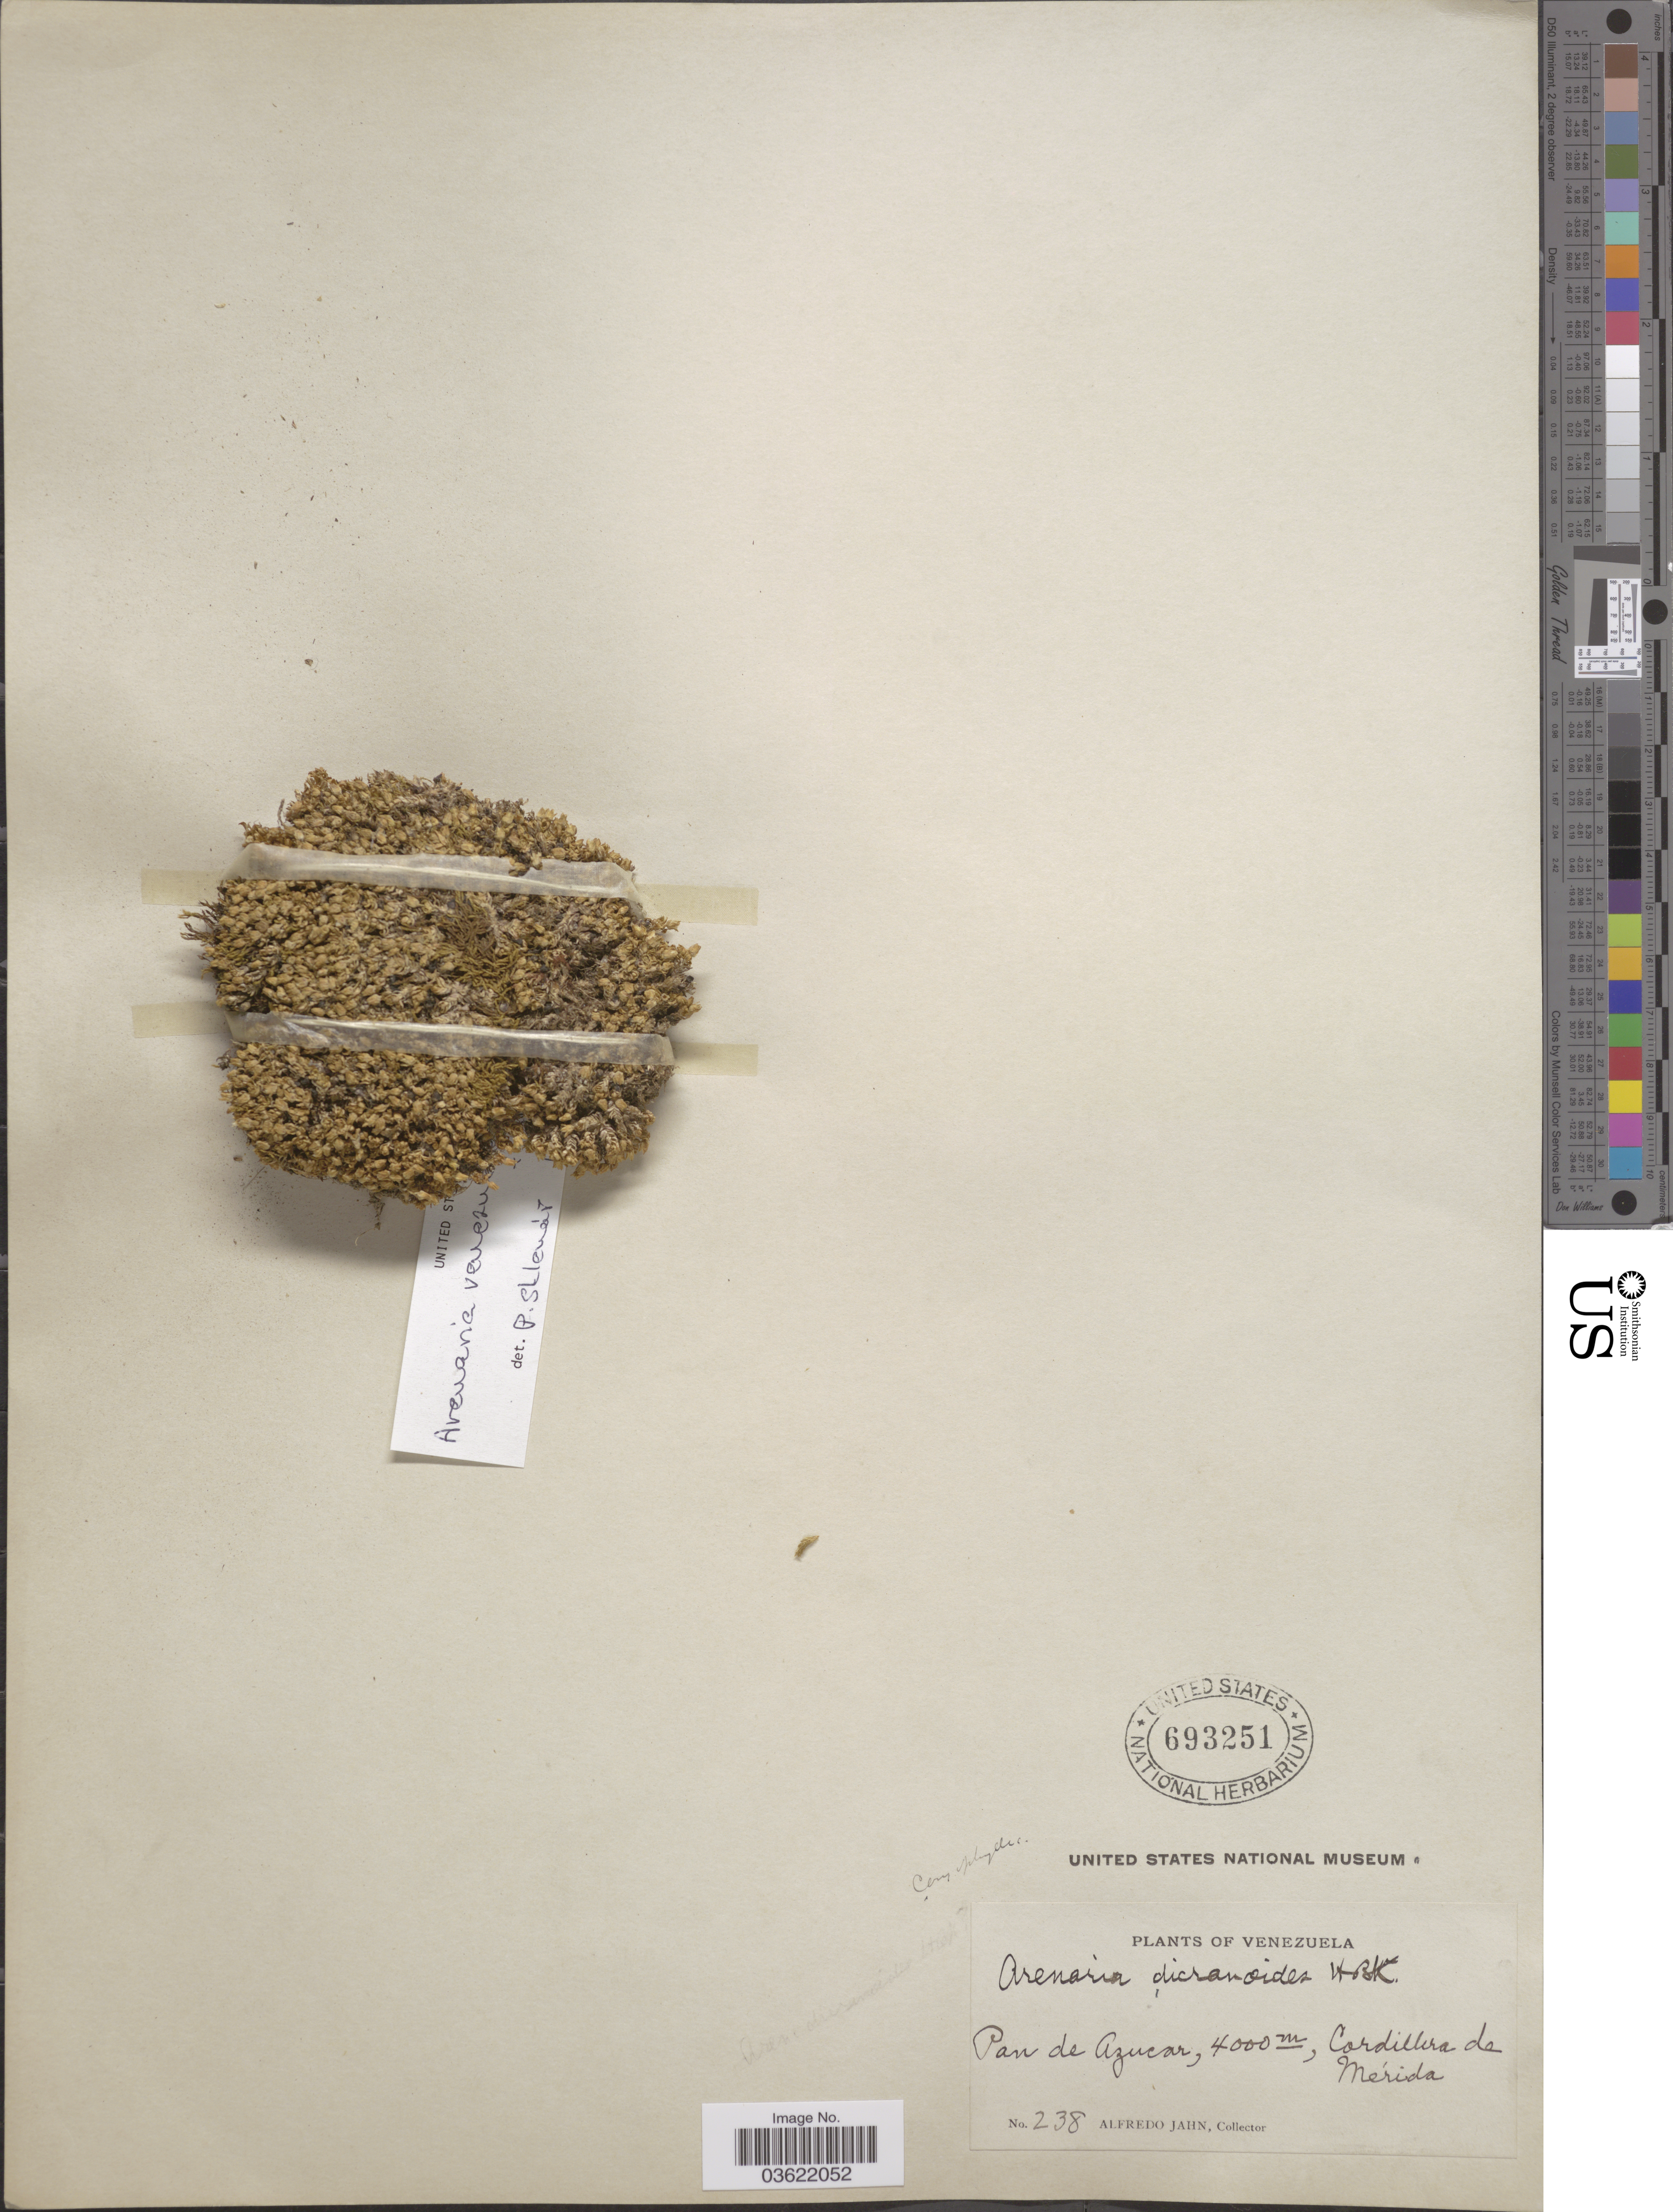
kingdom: Plantae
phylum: Tracheophyta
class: Magnoliopsida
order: Caryophyllales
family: Caryophyllaceae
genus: Arenaria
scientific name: Arenaria venezuelana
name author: Briq.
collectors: A. Jahn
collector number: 238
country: Venezuela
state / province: Mérida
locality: Pan de Azucar, Cordillera de Mérida.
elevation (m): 4000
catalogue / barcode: US 693251